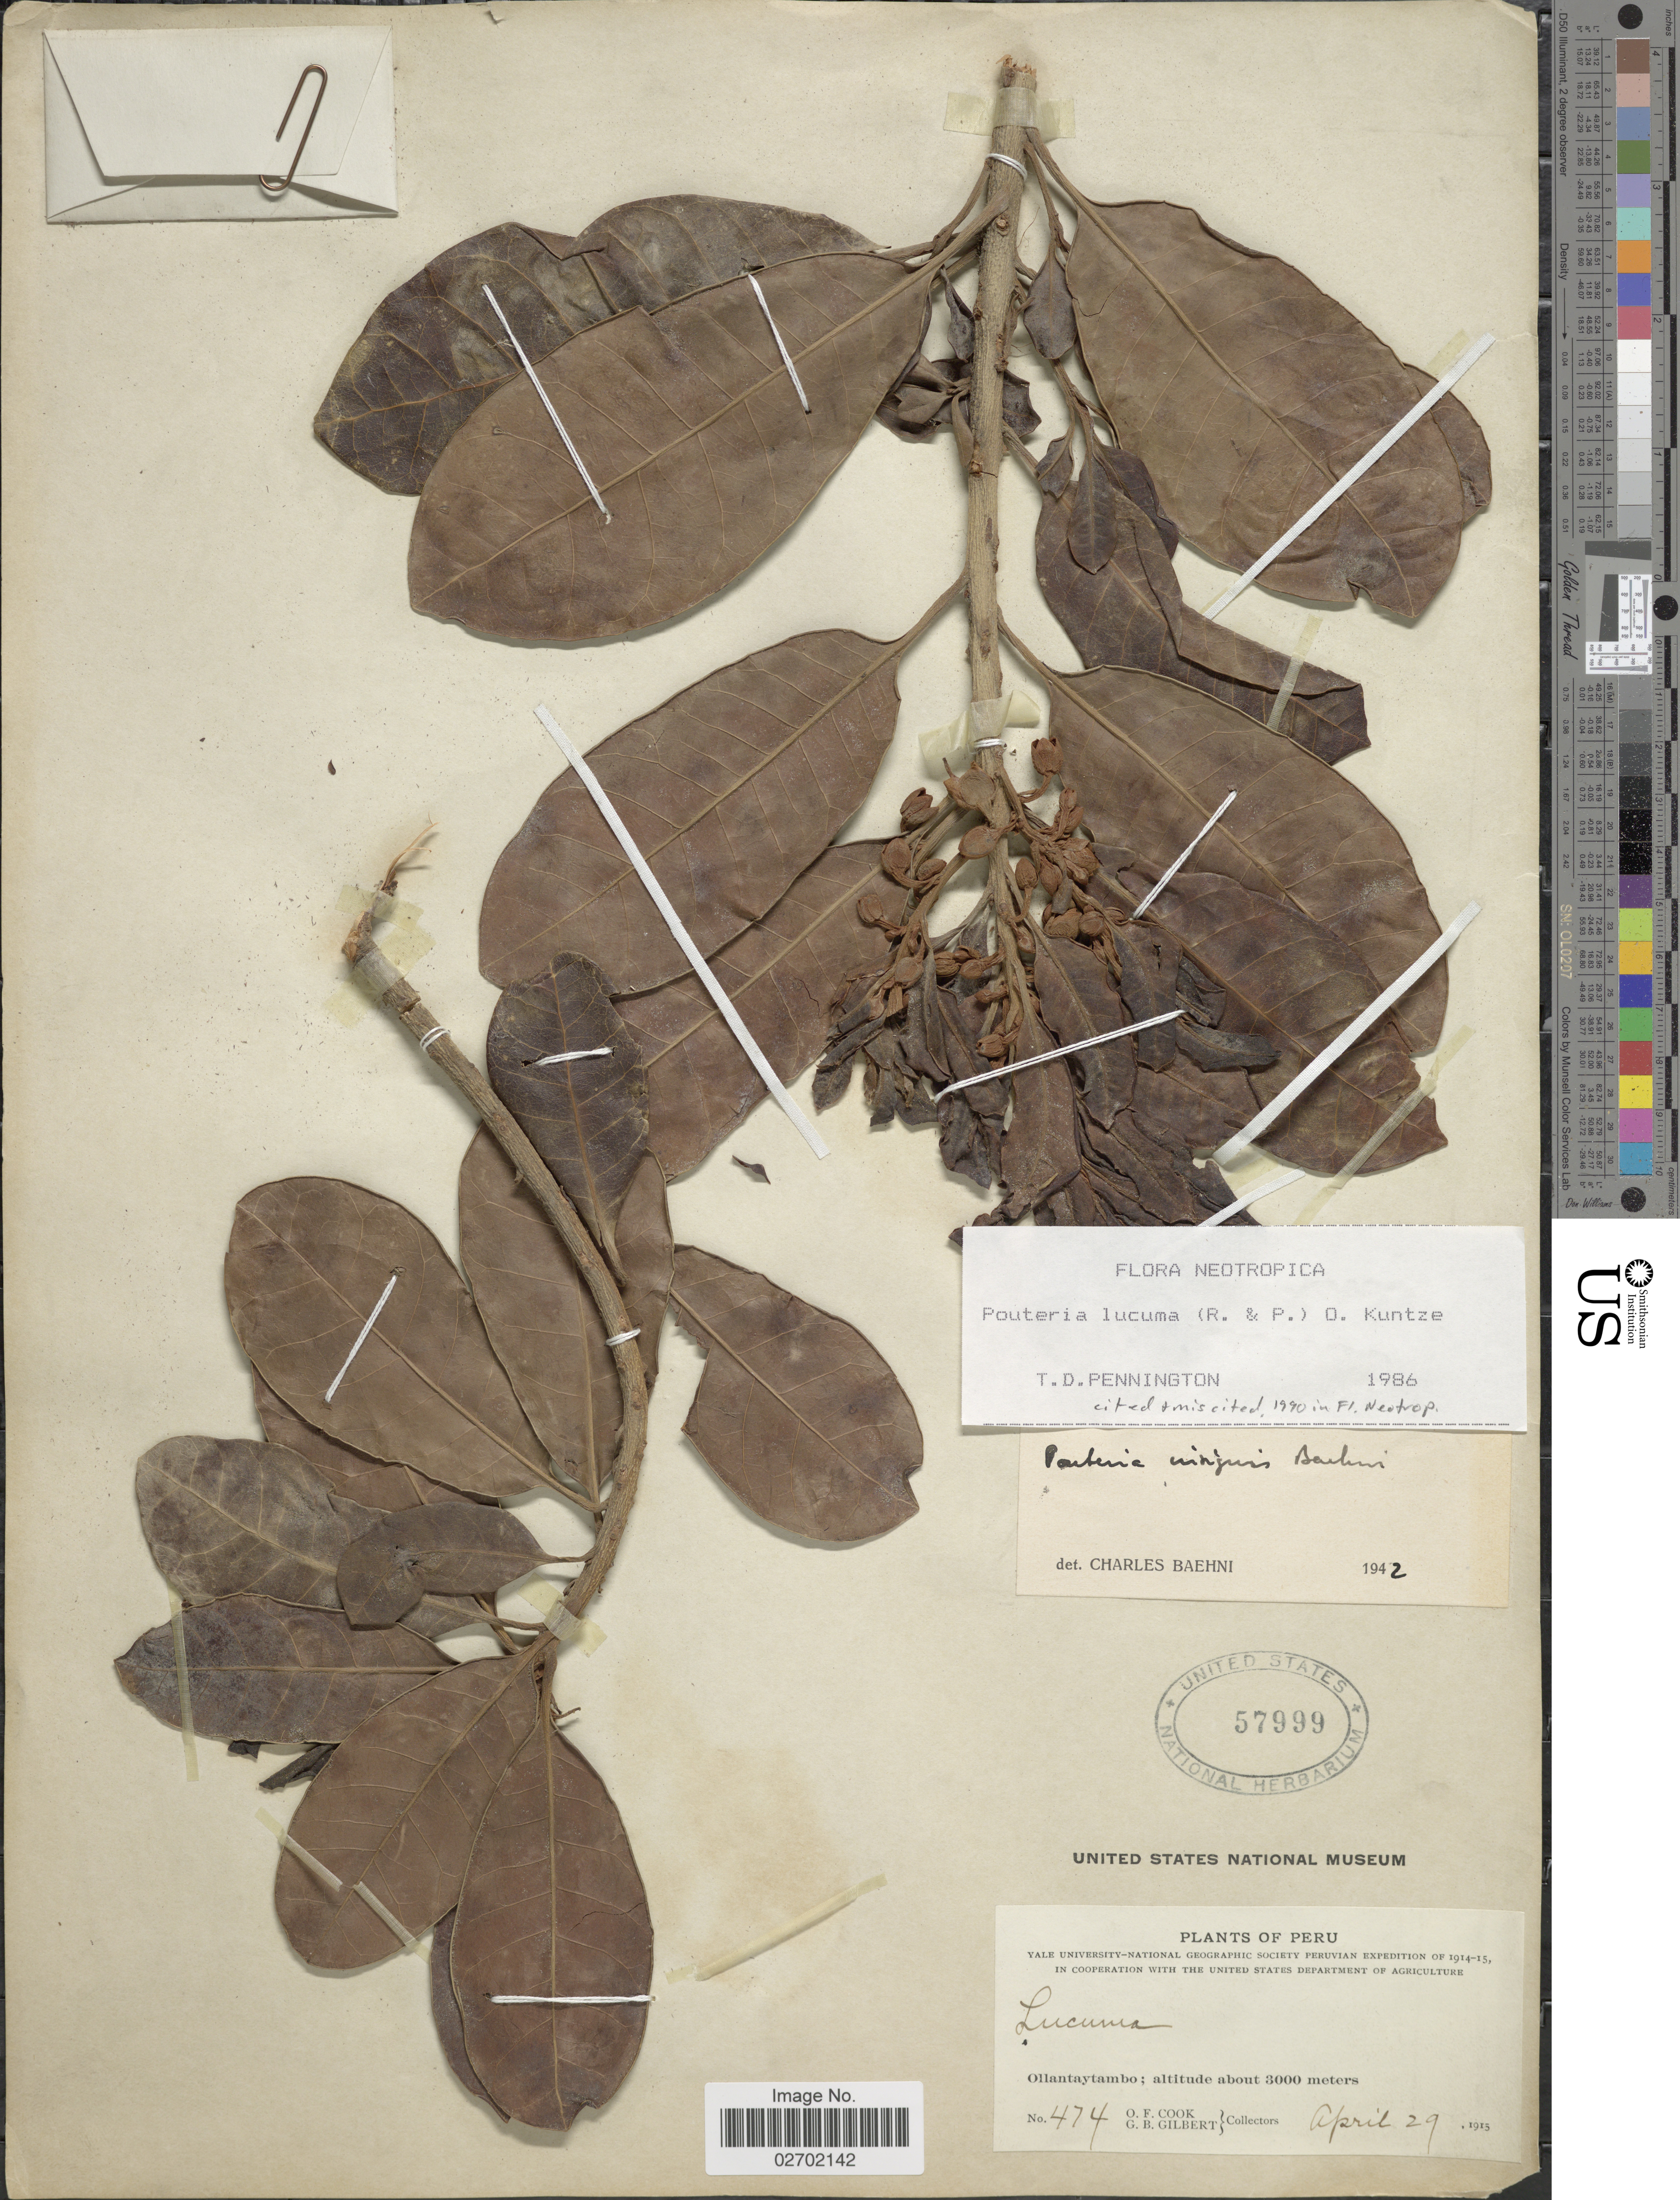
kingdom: Plantae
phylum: Tracheophyta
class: Magnoliopsida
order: Ericales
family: Sapotaceae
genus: Pouteria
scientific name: Pouteria lucuma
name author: (Ruiz & Pav.) Kuntze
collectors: O. F. Cook & G. B. Gilbert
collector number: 474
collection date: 1915-04-29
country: Peru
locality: Ollantaytambo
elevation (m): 3000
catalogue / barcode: US 57999